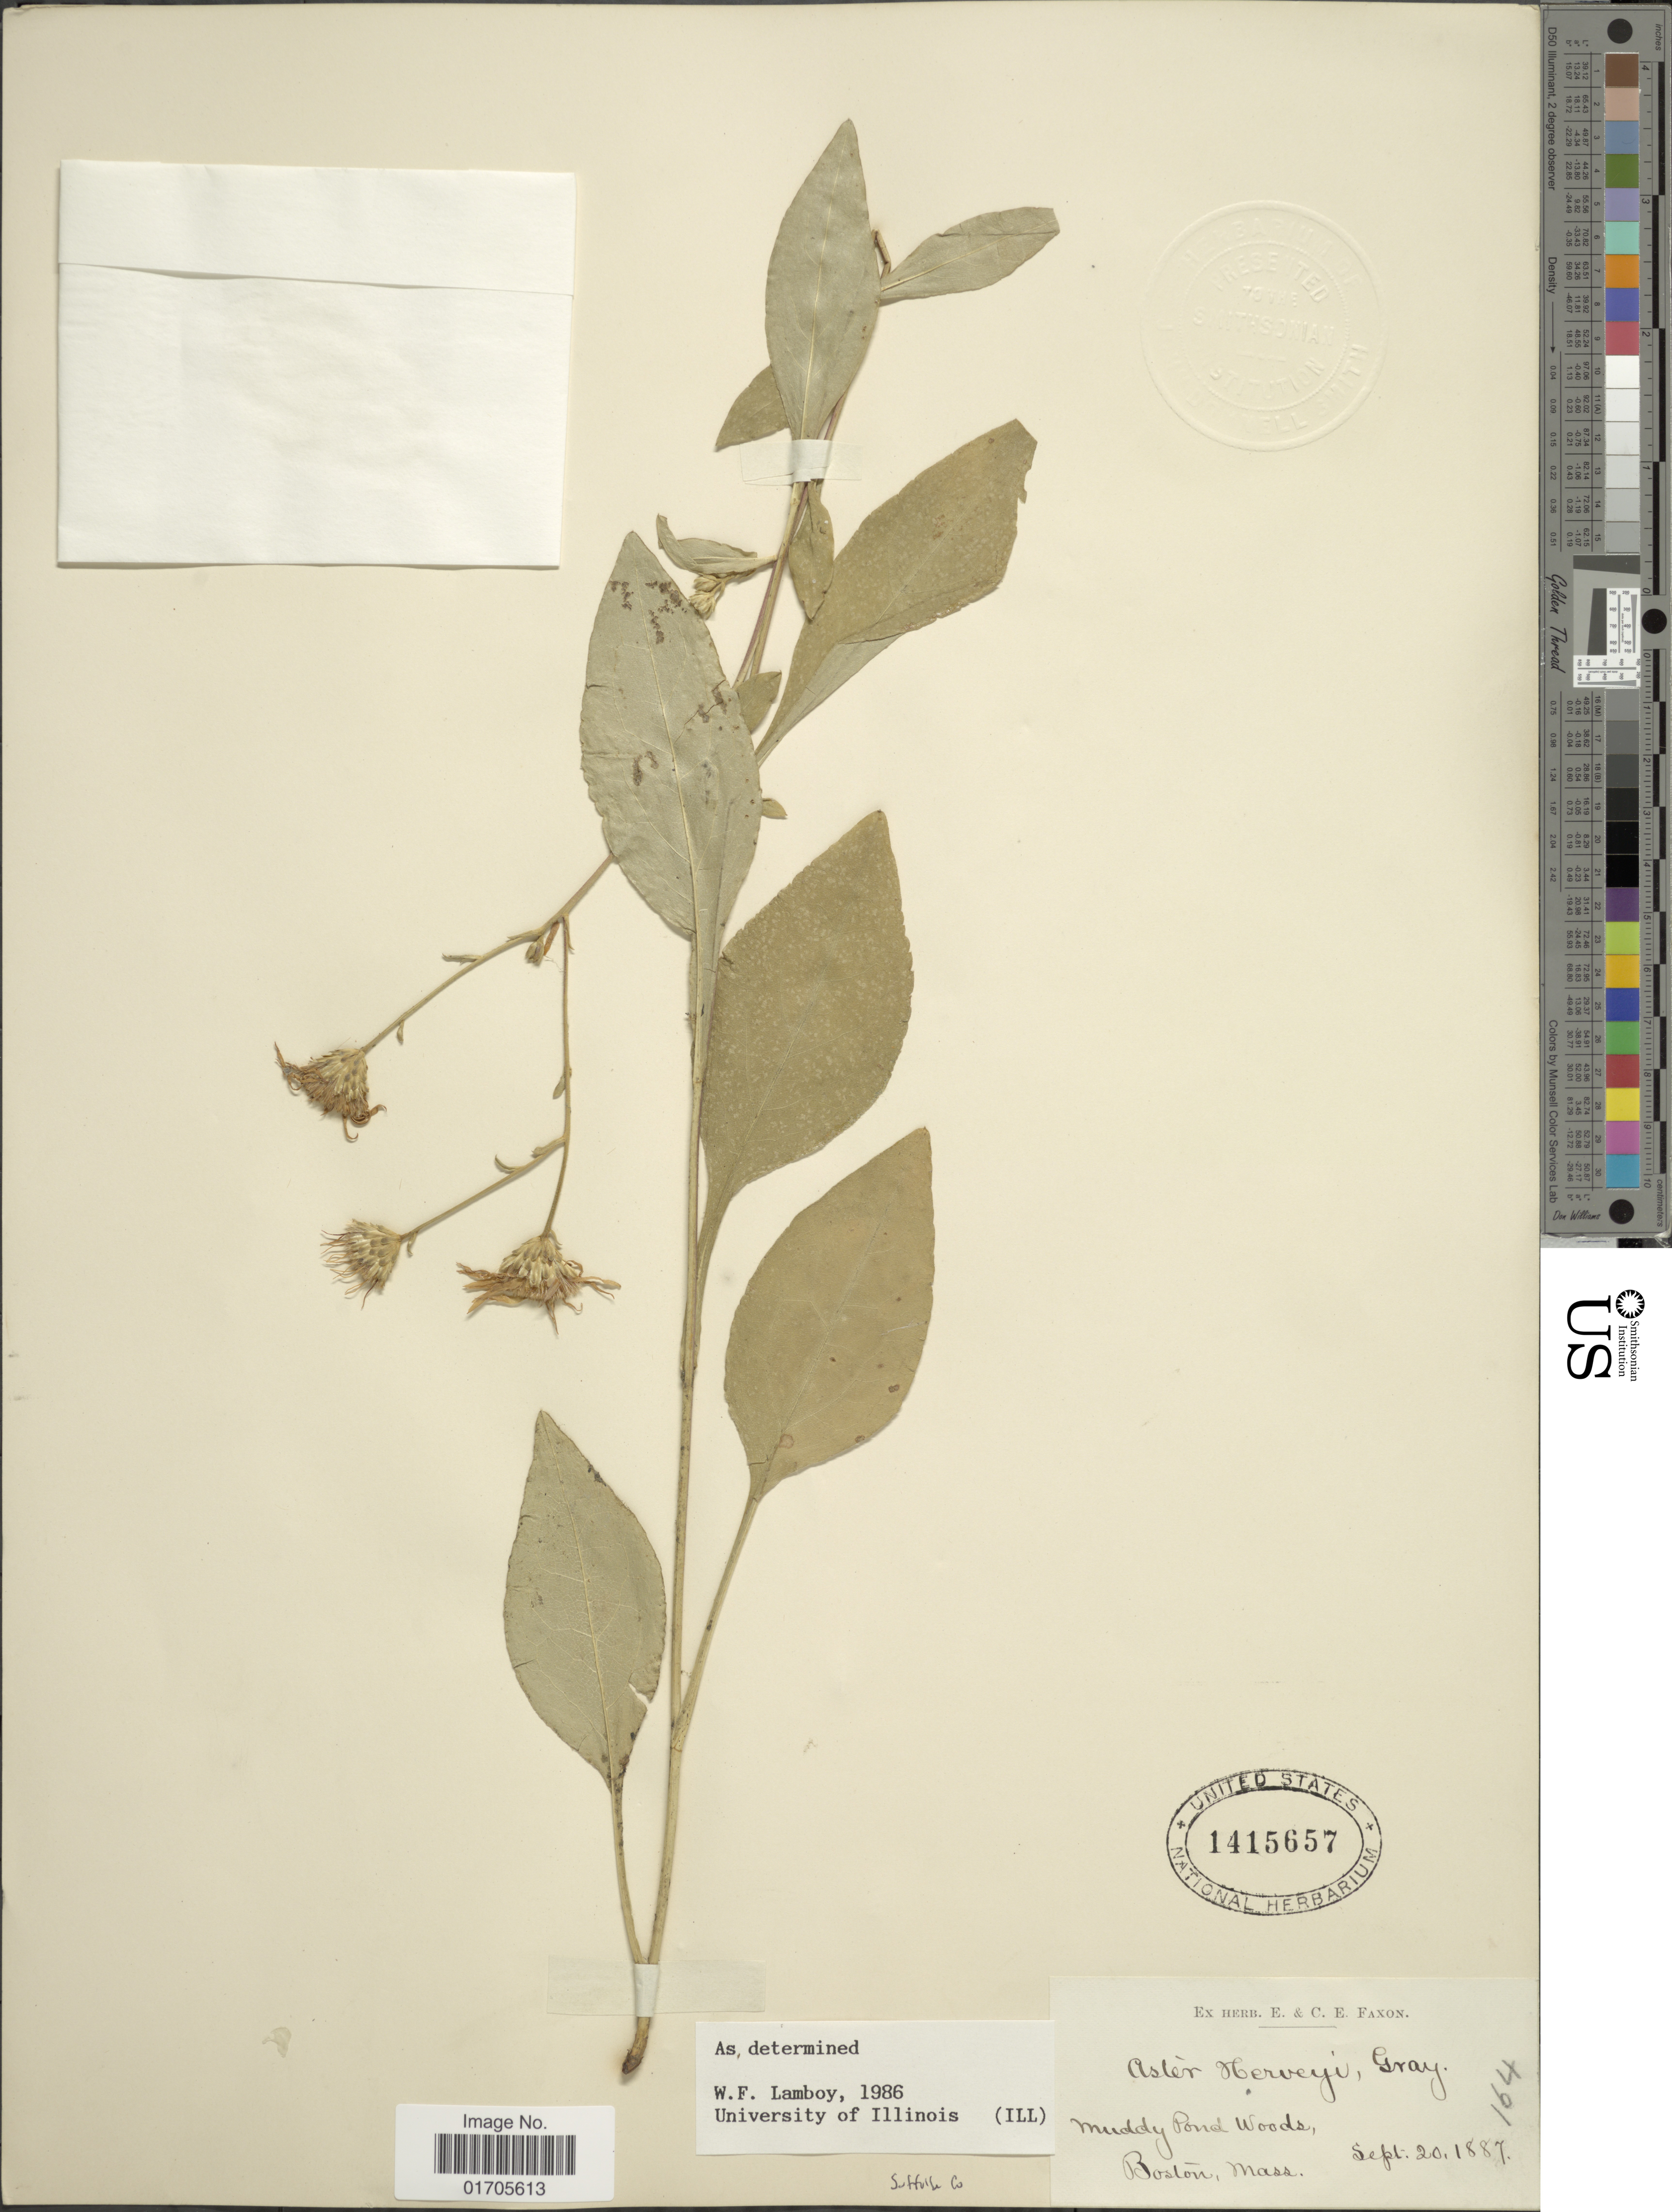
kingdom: Plantae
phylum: Tracheophyta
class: Magnoliopsida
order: Asterales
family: Asteraceae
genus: Eurybia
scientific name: Eurybia x herveyi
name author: (A. Gray) G.L. Nesom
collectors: ex herb. E. & C.E. Faxon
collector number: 164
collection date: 1887-09-20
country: United States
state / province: Massachusetts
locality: Muddy Pond Woods, Boston, Mass.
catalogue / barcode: US 1415657